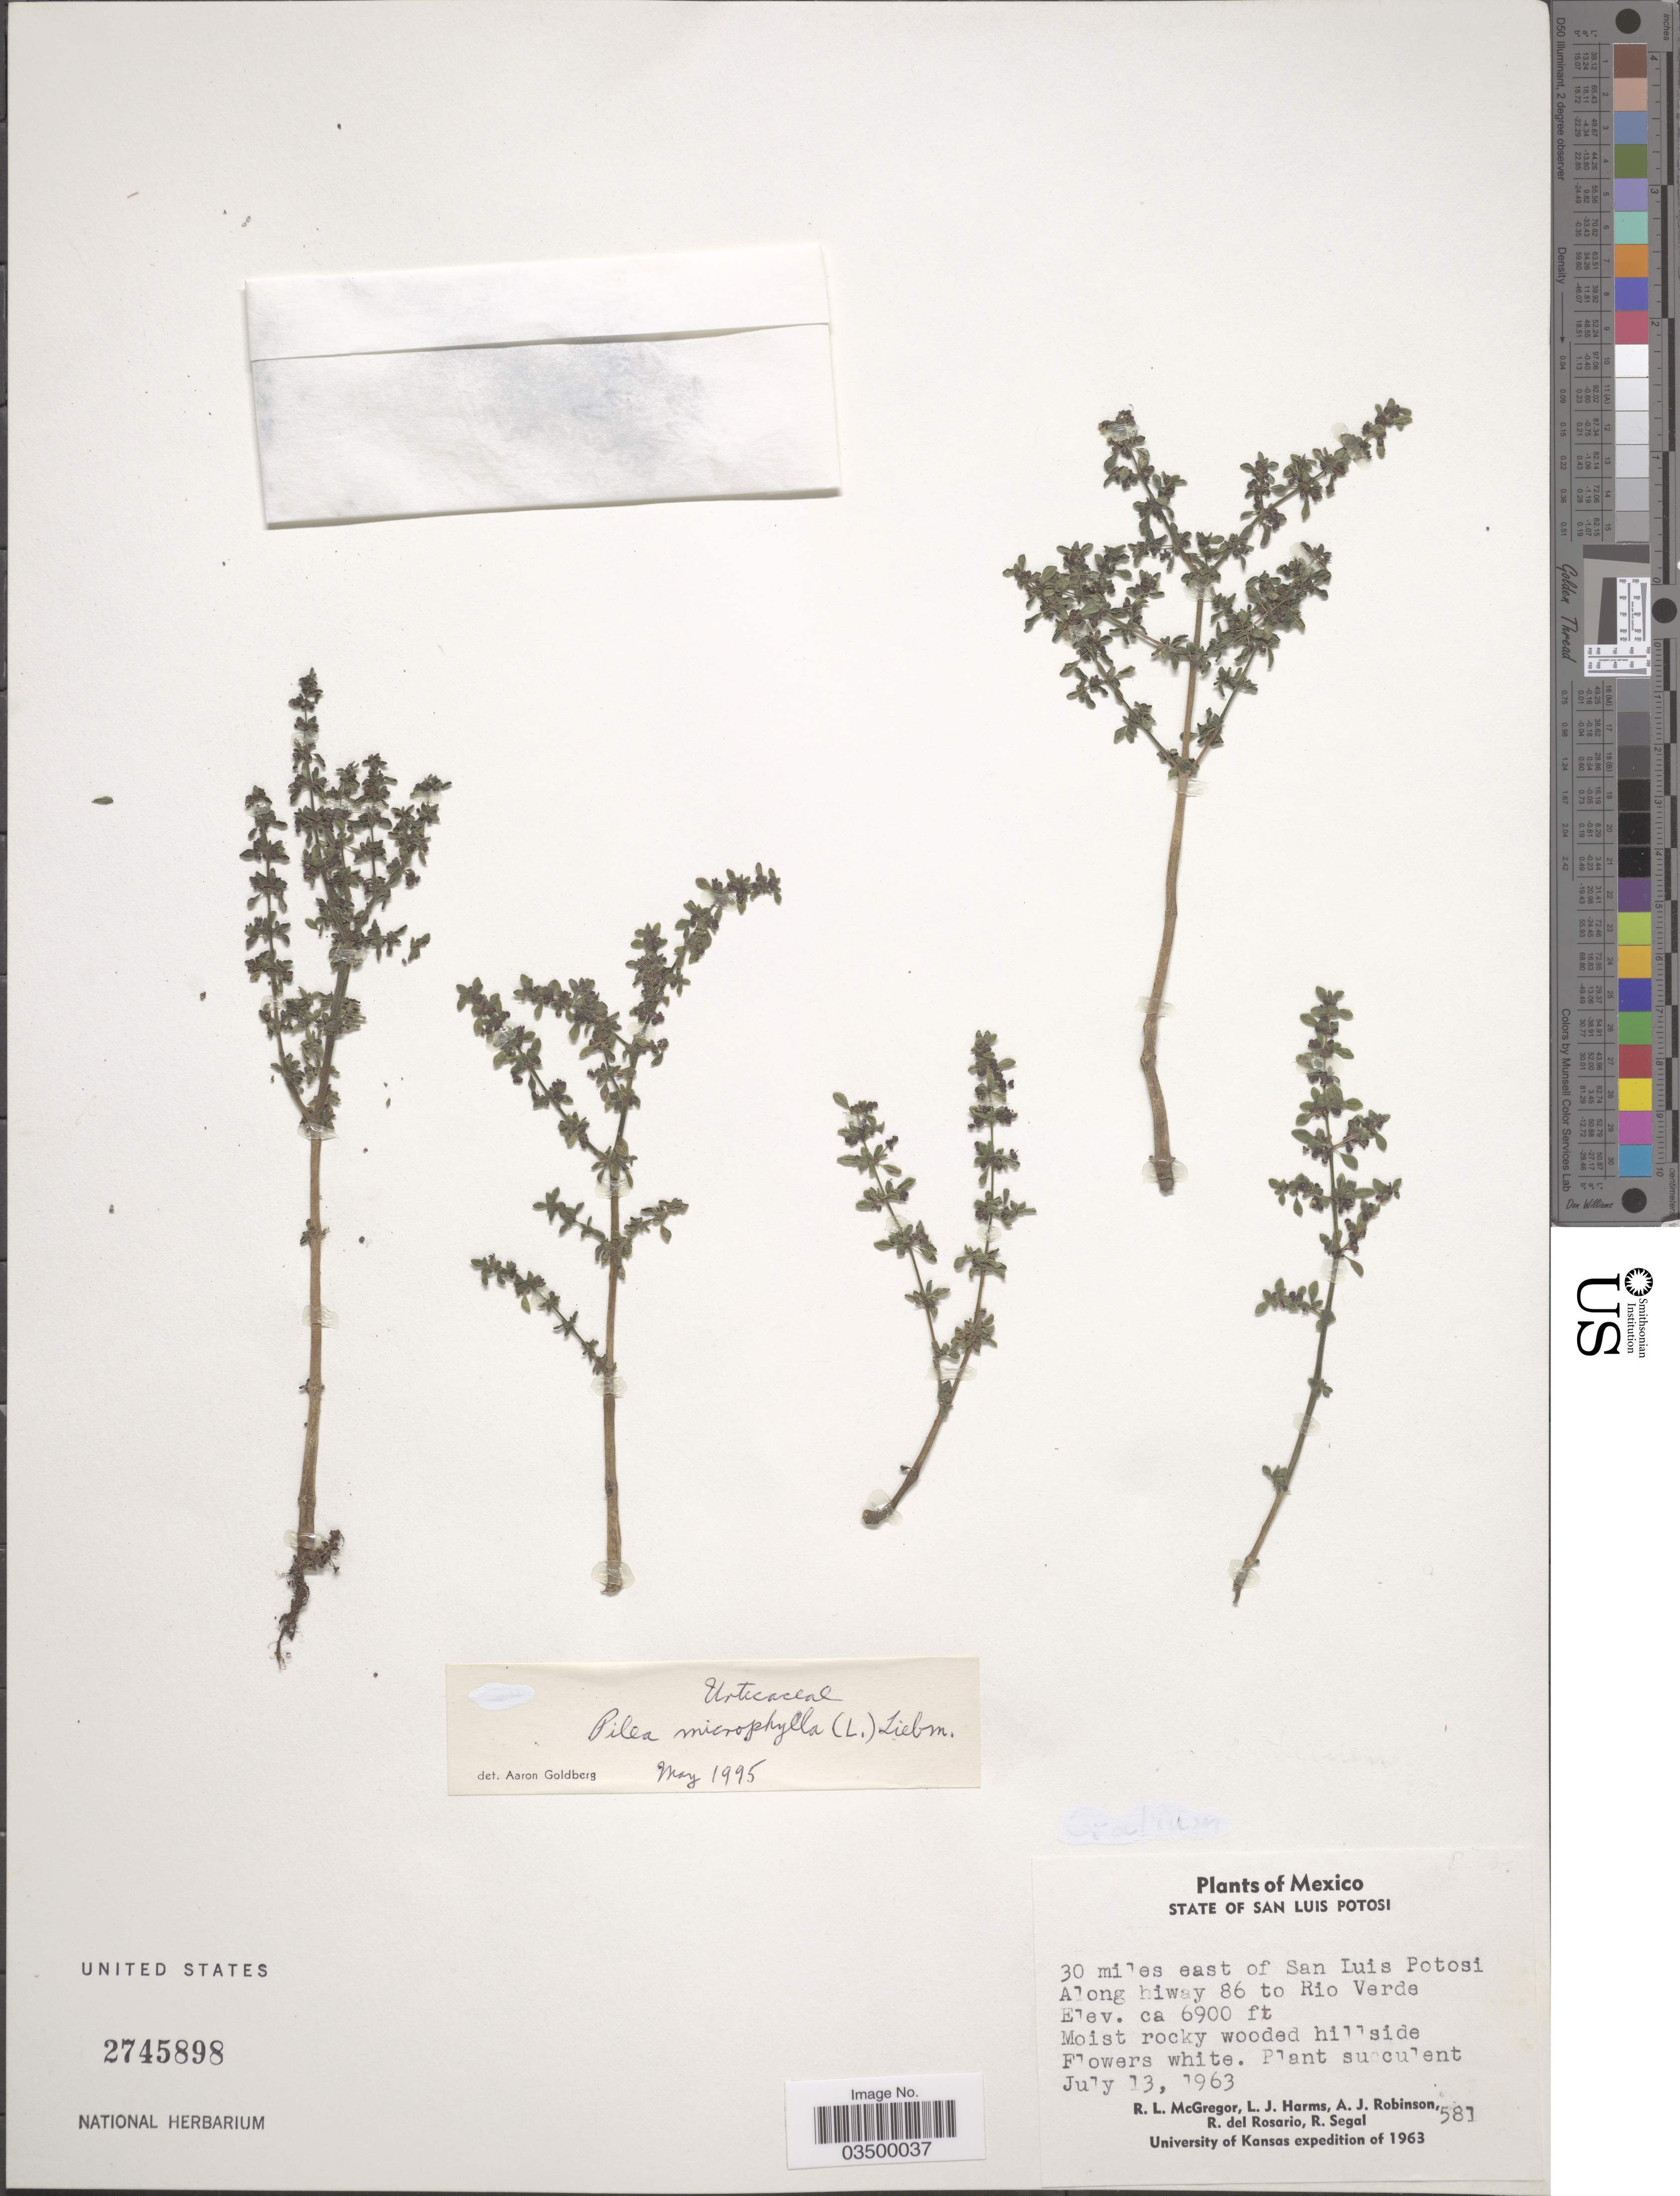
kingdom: Plantae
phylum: Tracheophyta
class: Magnoliopsida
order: Rosales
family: Urticaceae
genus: Pilea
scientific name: Pilea microphylla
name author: (L.) Liebm.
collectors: R. McGregor, L. Harms, A. J. Robinson, R. del Rosario & R. Segal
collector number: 581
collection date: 1963-07-13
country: Mexico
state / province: San Luis Potosí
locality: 30 miles east of San Luis Potosi. Along hiway 86 to Rio Verde.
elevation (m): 2103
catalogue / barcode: US 2745898